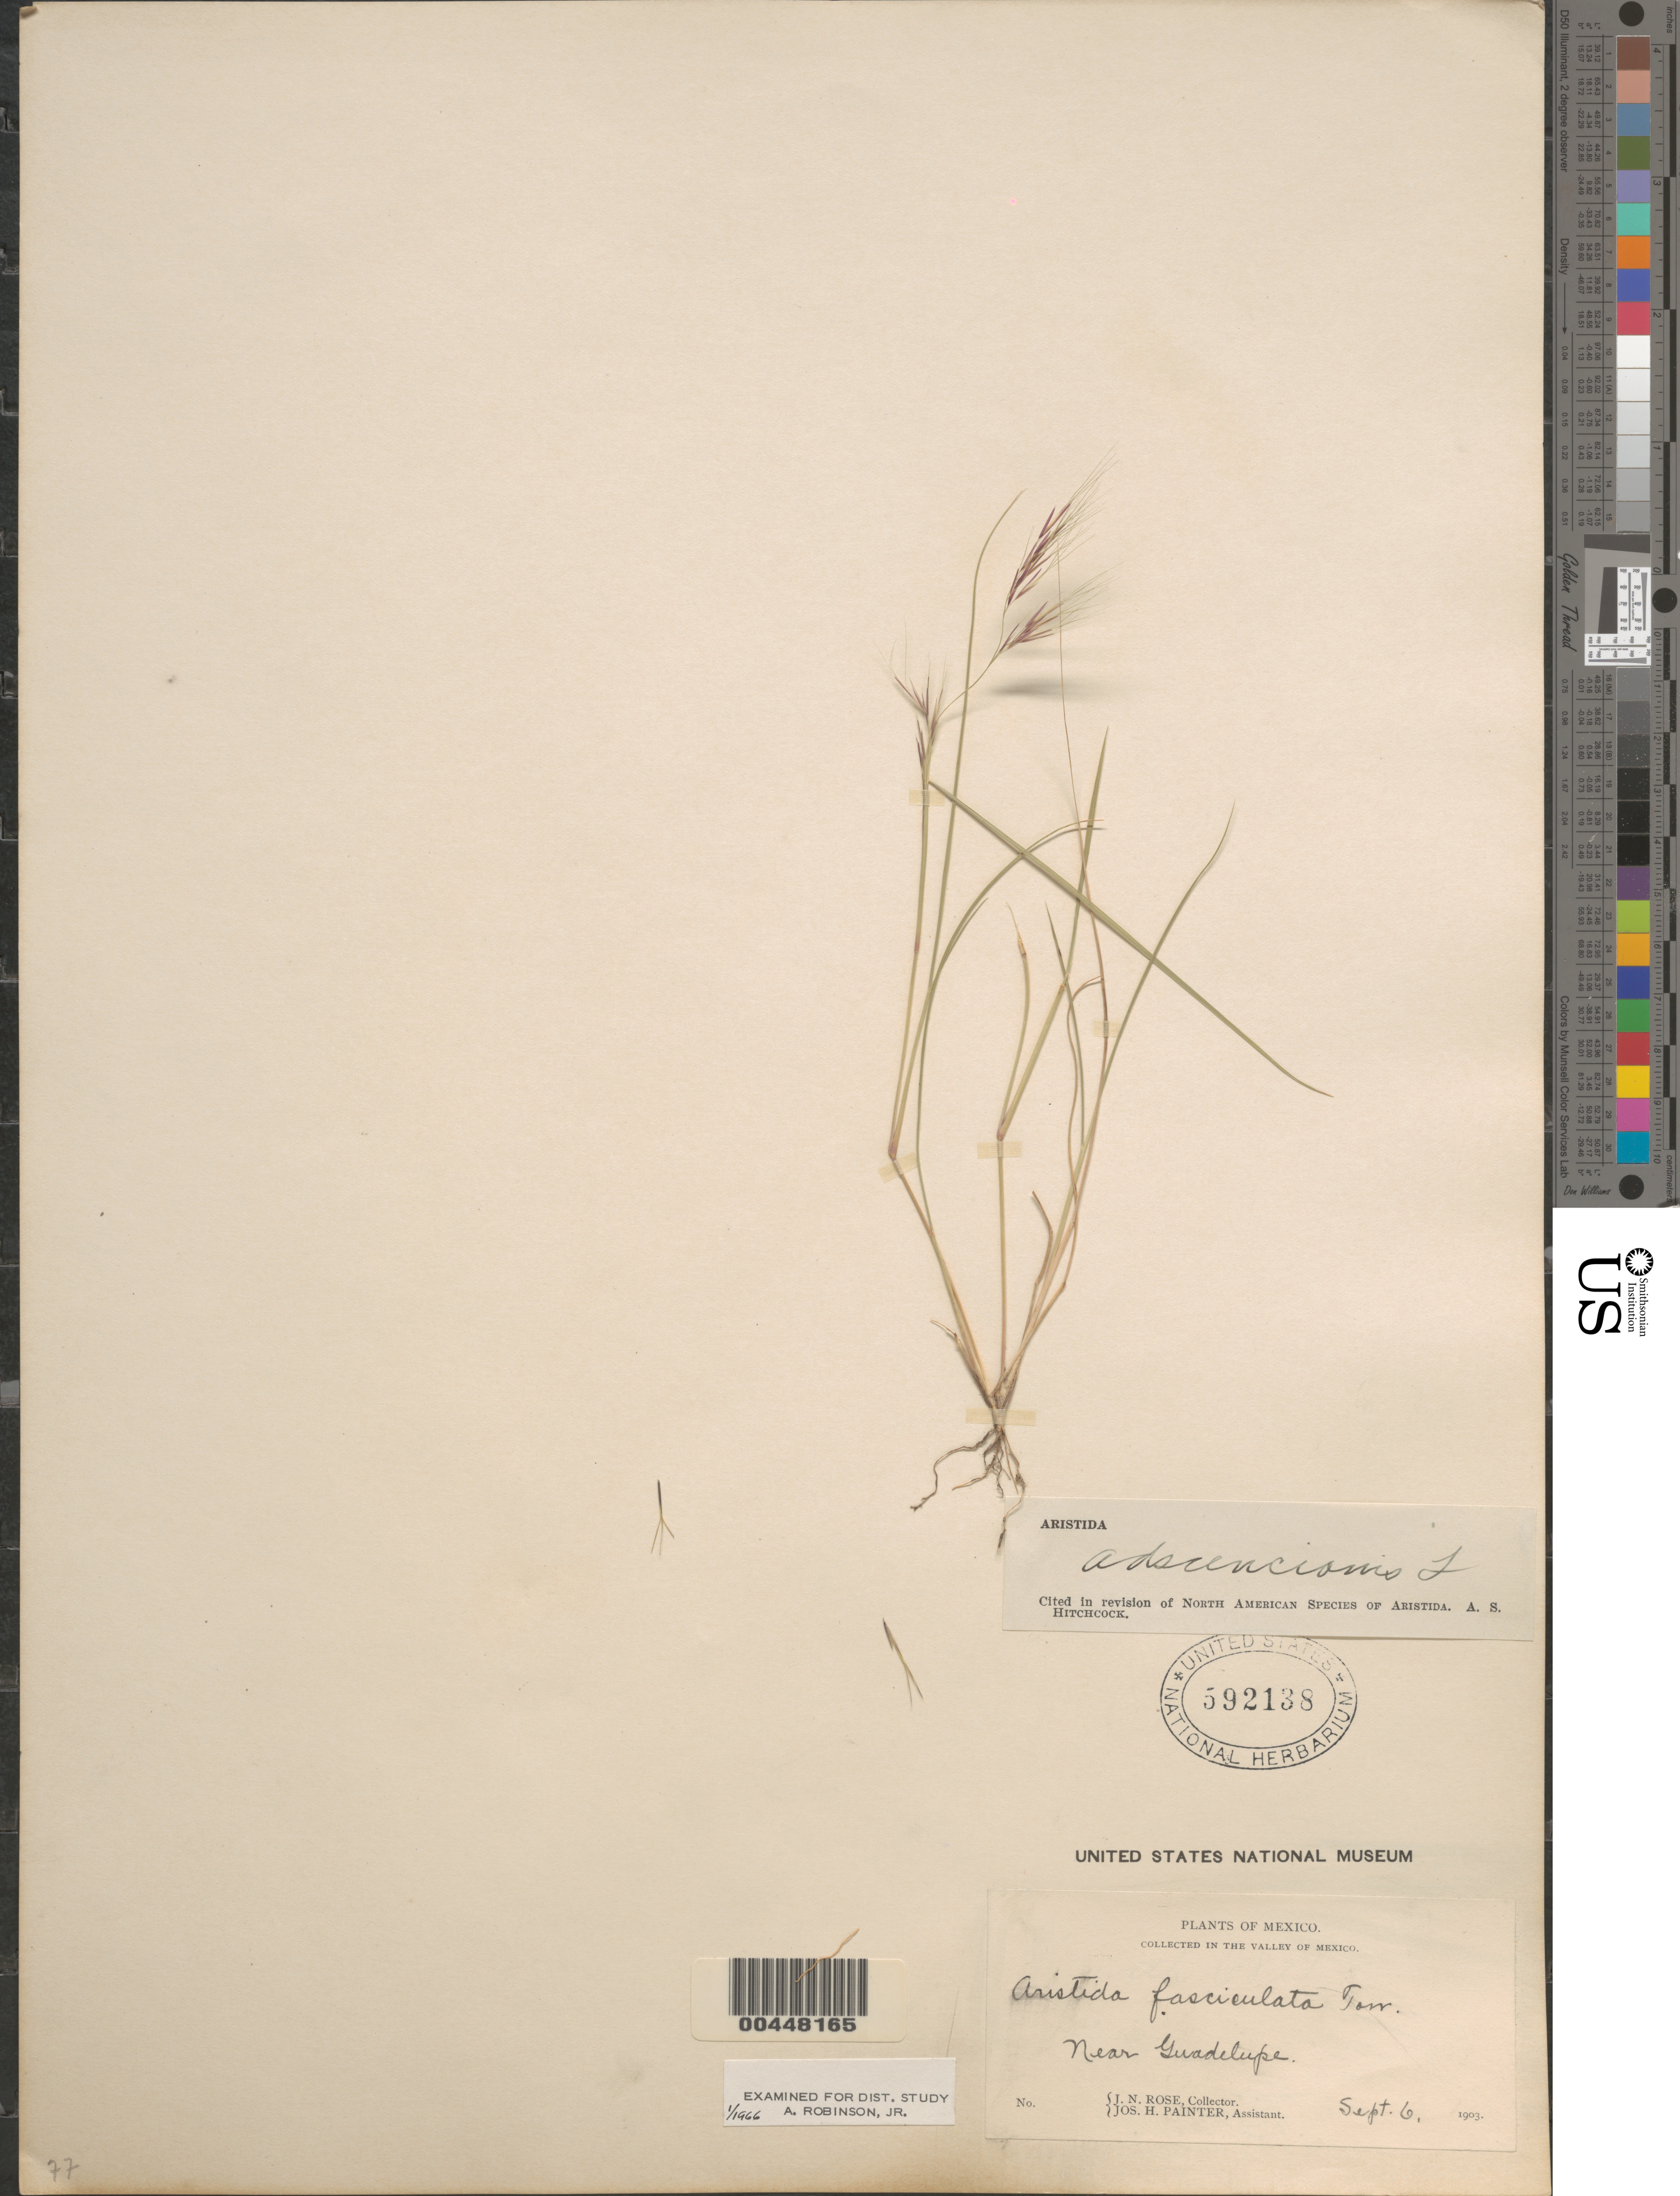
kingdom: Plantae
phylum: Tracheophyta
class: Liliopsida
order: Poales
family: Poaceae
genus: Aristida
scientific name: Aristida adscensionis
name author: L.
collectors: J. N. Rose & J. H. Painter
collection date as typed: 6 Sep 1903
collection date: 1903-09-06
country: Mexico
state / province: México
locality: Valley of Mexico, near Guadalupe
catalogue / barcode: US 592138